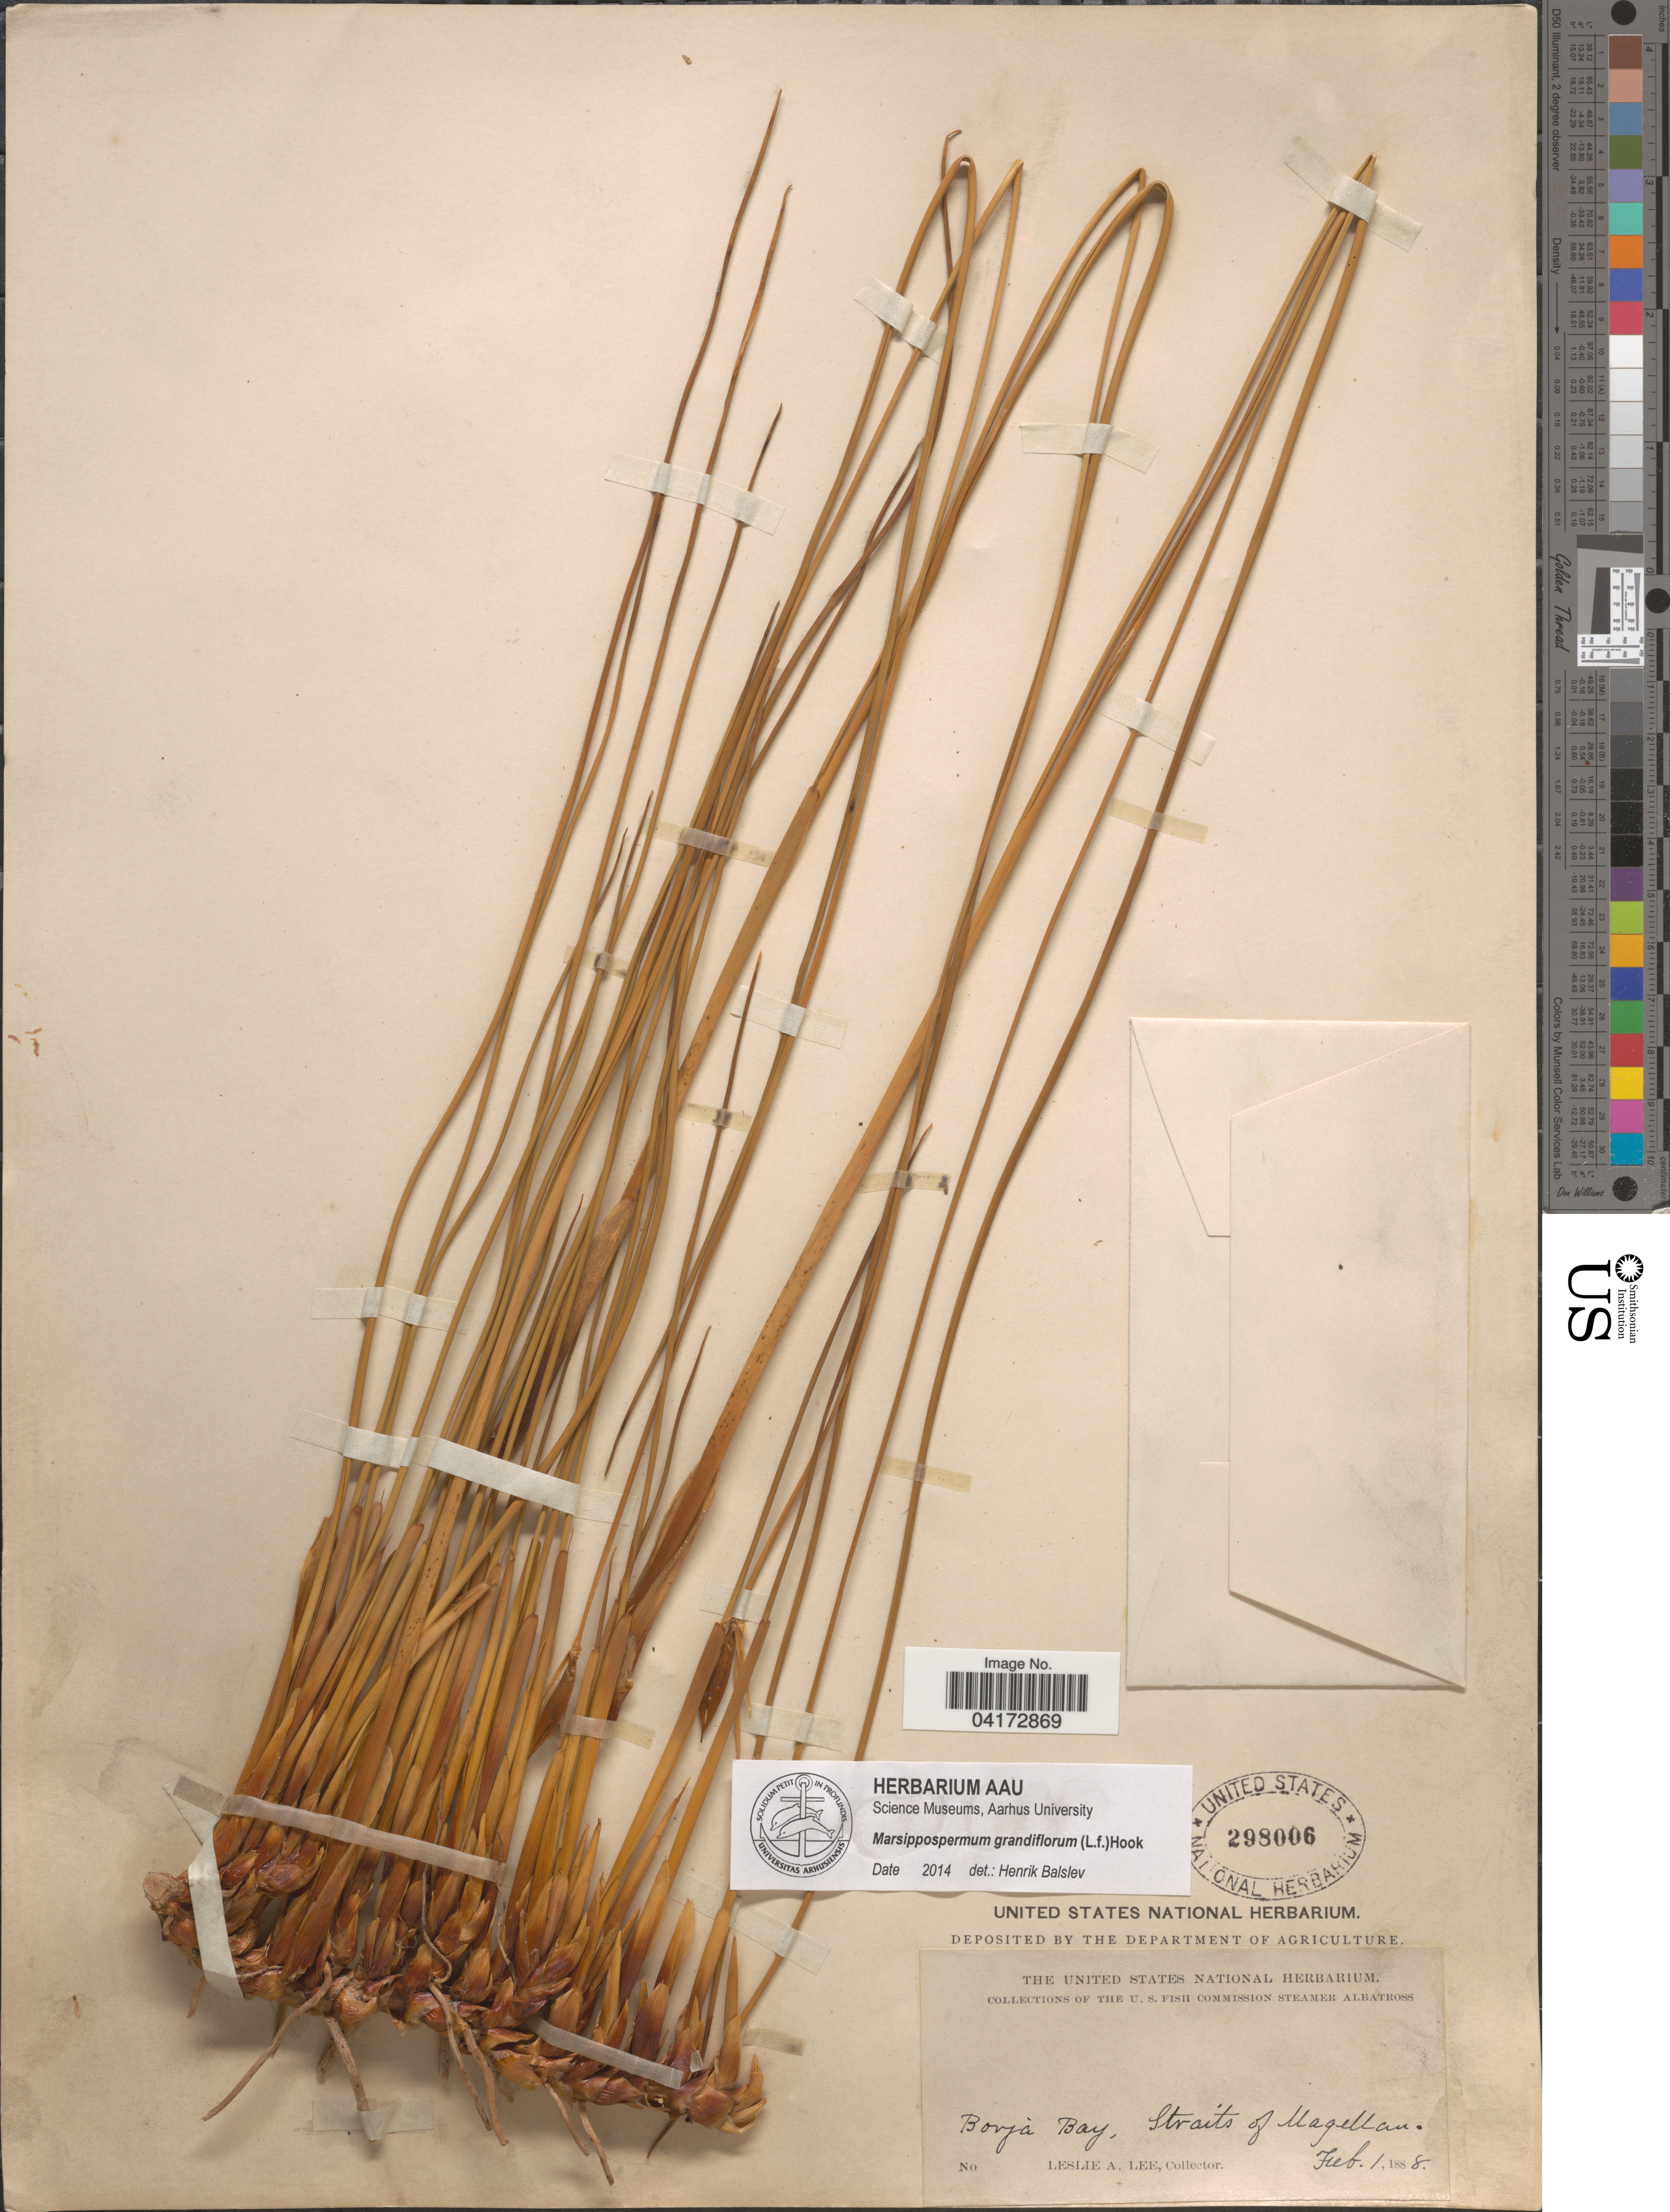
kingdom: Plantae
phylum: Tracheophyta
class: Liliopsida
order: Poales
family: Juncaceae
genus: Marsippospermum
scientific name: Marsippospermum grandiflorum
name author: (L. f.) Hook.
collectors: L. Lee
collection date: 1888-02-01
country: Chile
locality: Borja Bay, Straits of Magellan.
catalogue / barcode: US 298006